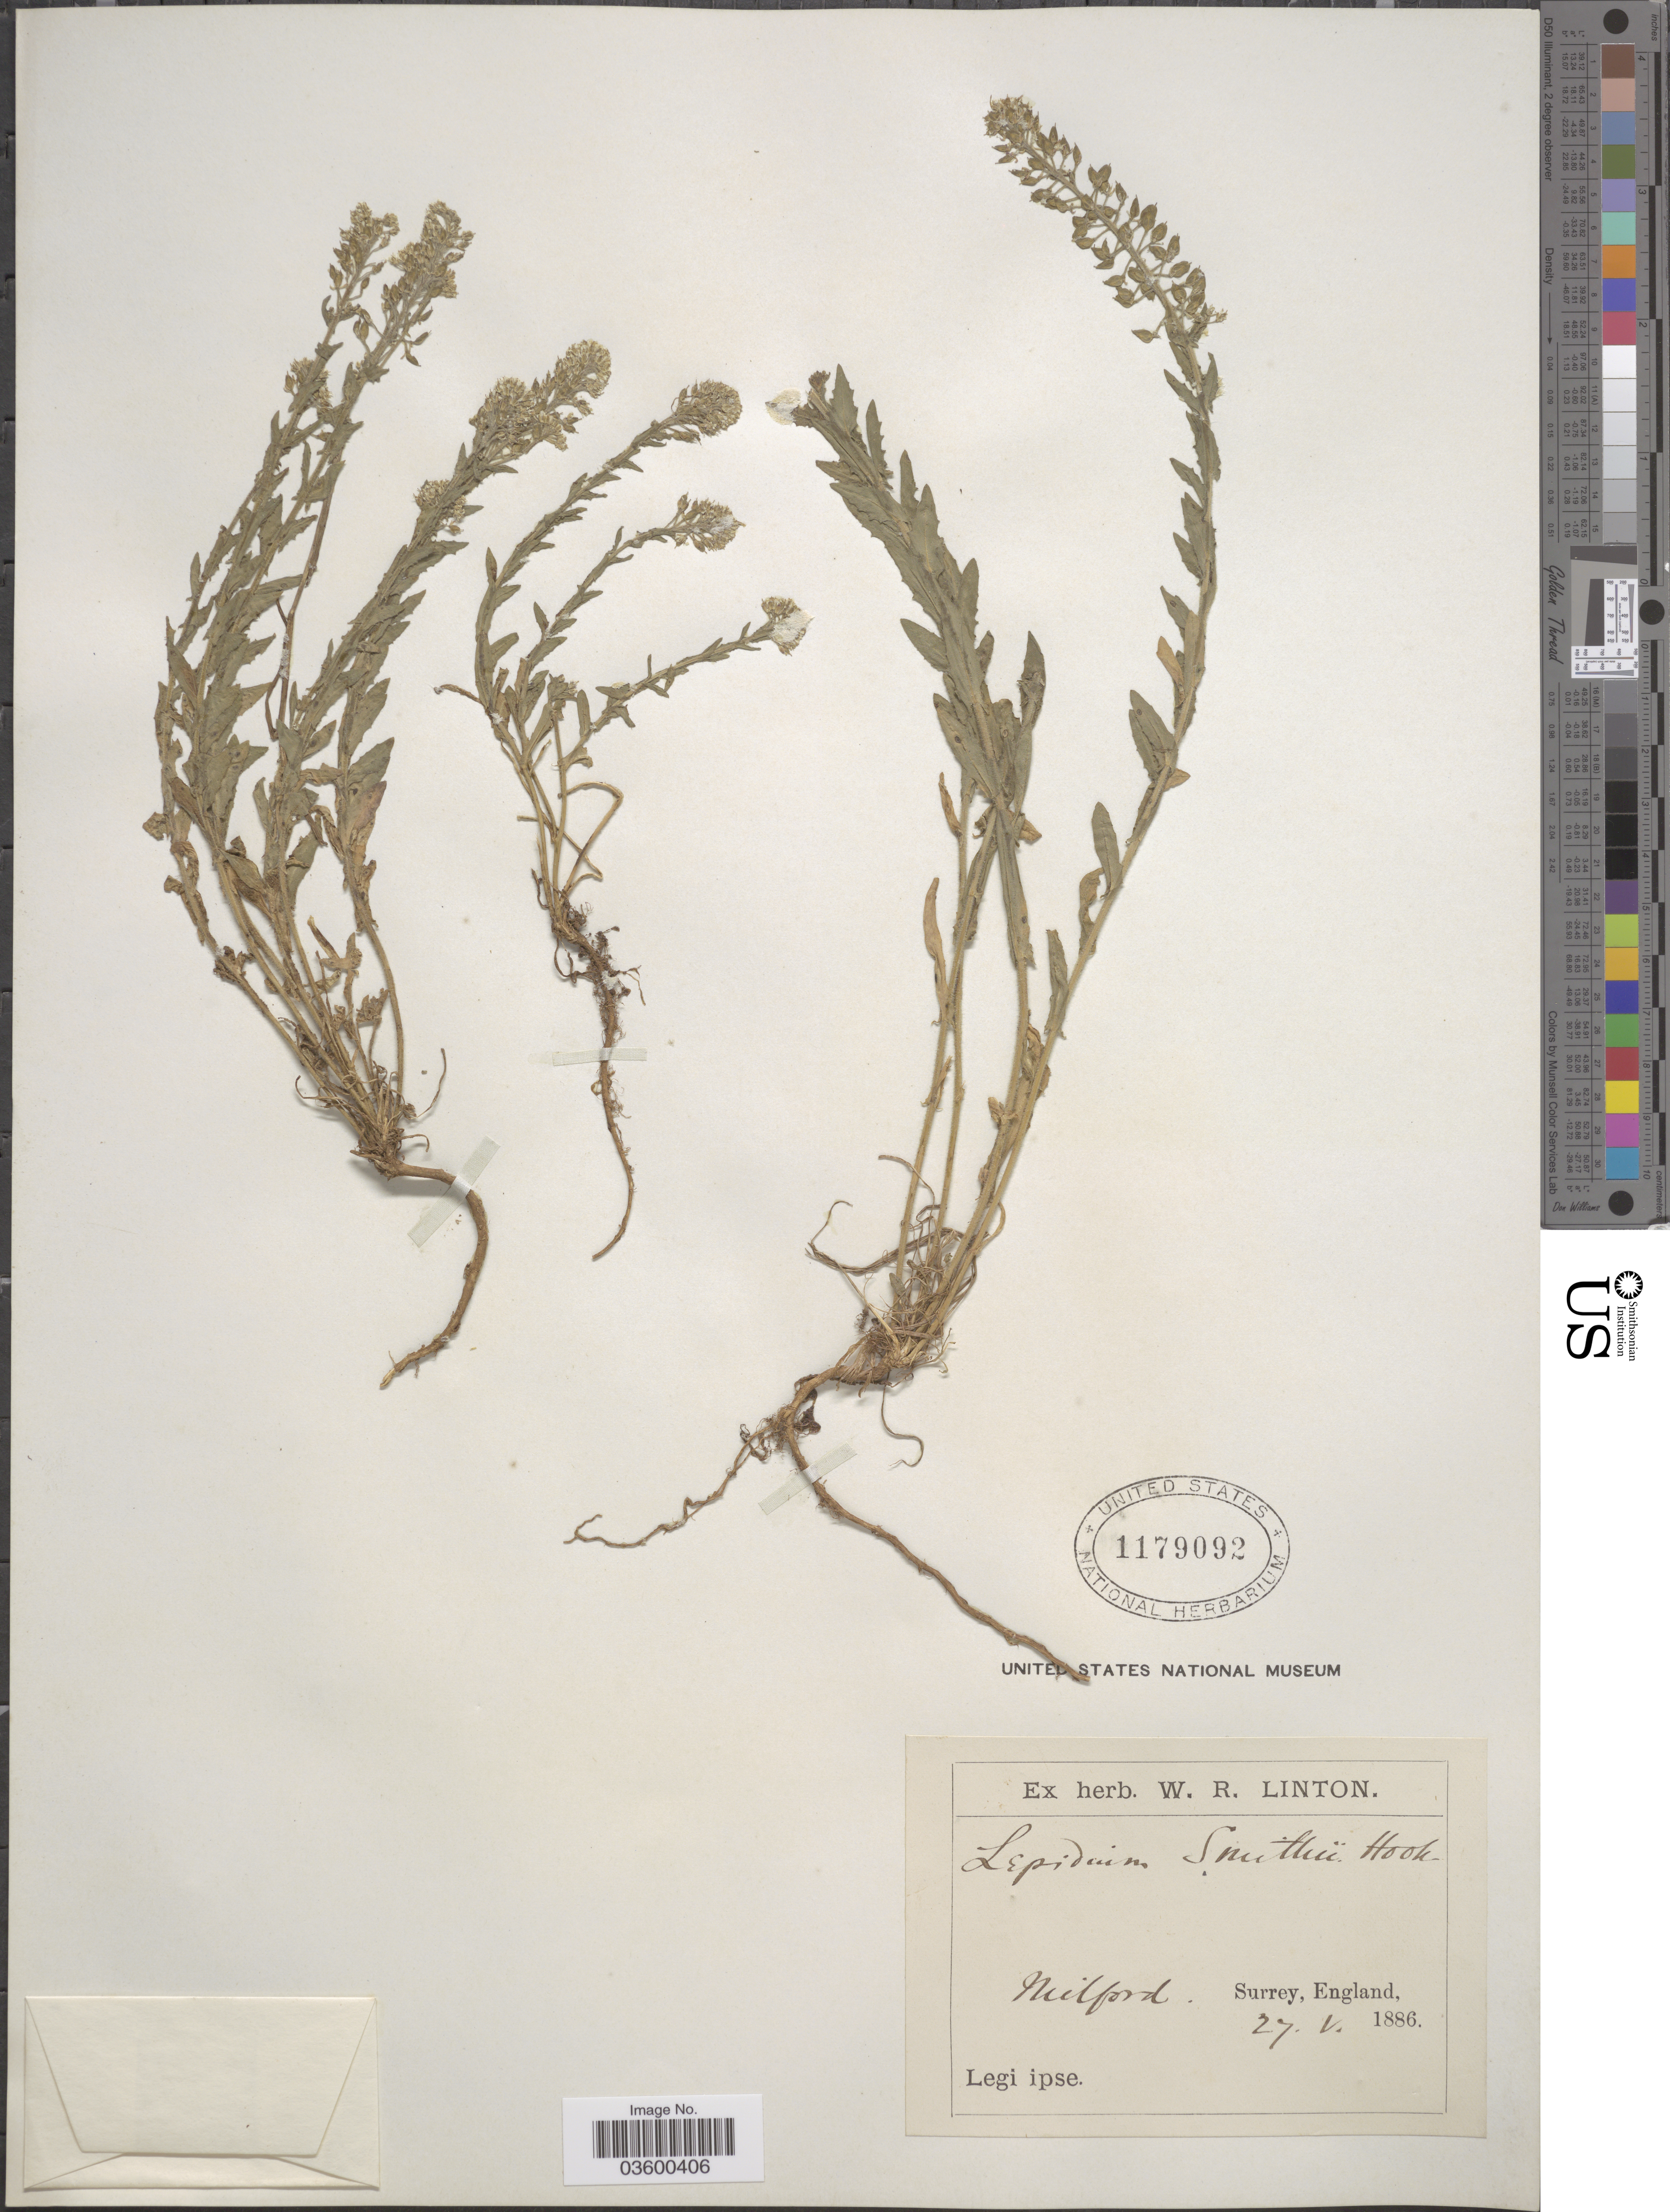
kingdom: Plantae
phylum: Tracheophyta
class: Magnoliopsida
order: Brassicales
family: Brassicaceae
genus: Lepidium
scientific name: Lepidium smithii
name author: Hook.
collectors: W. Linton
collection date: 1886-05-27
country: United Kingdom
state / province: England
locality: Milford. Surrey, England.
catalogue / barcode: US 1179092